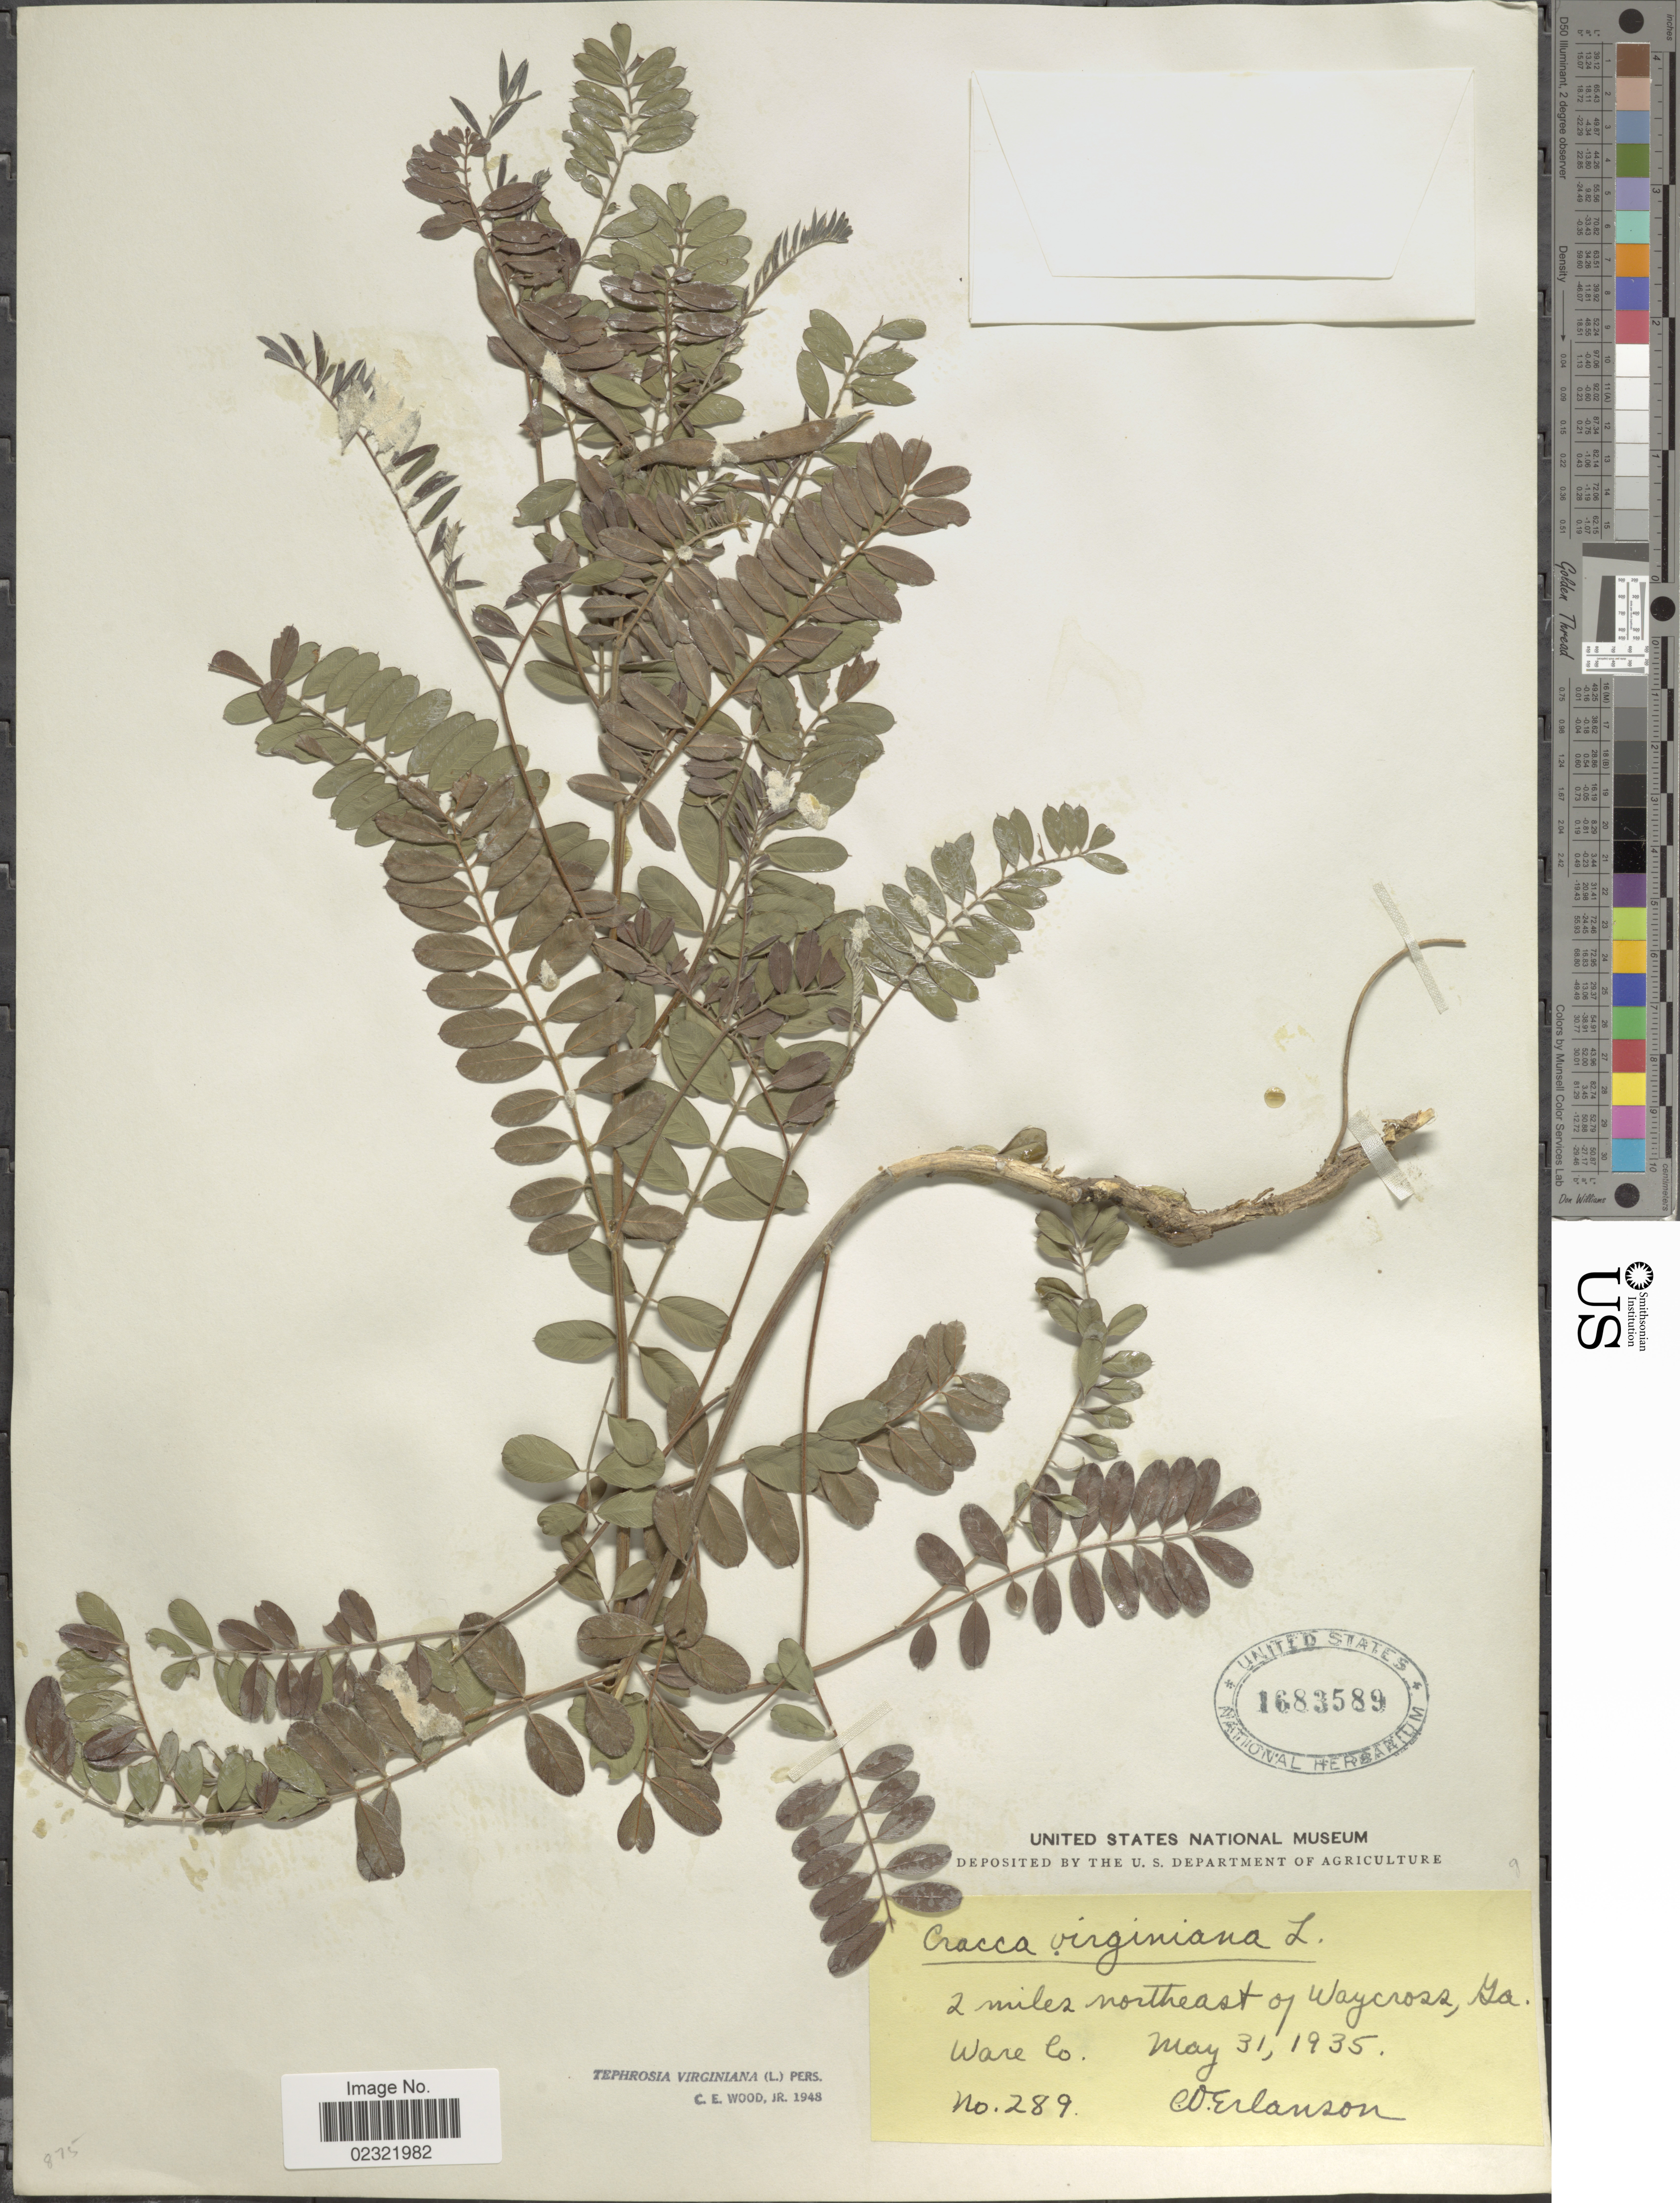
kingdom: Plantae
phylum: Tracheophyta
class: Magnoliopsida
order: Fabales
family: Fabaceae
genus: Tephrosia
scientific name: Tephrosia virginiana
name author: (L.) Pers.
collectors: C. O. Erlanson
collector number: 289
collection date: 1935-05-31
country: United States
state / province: Georgia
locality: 2 miles northeast of Waycross, Ware Co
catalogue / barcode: US 1683589